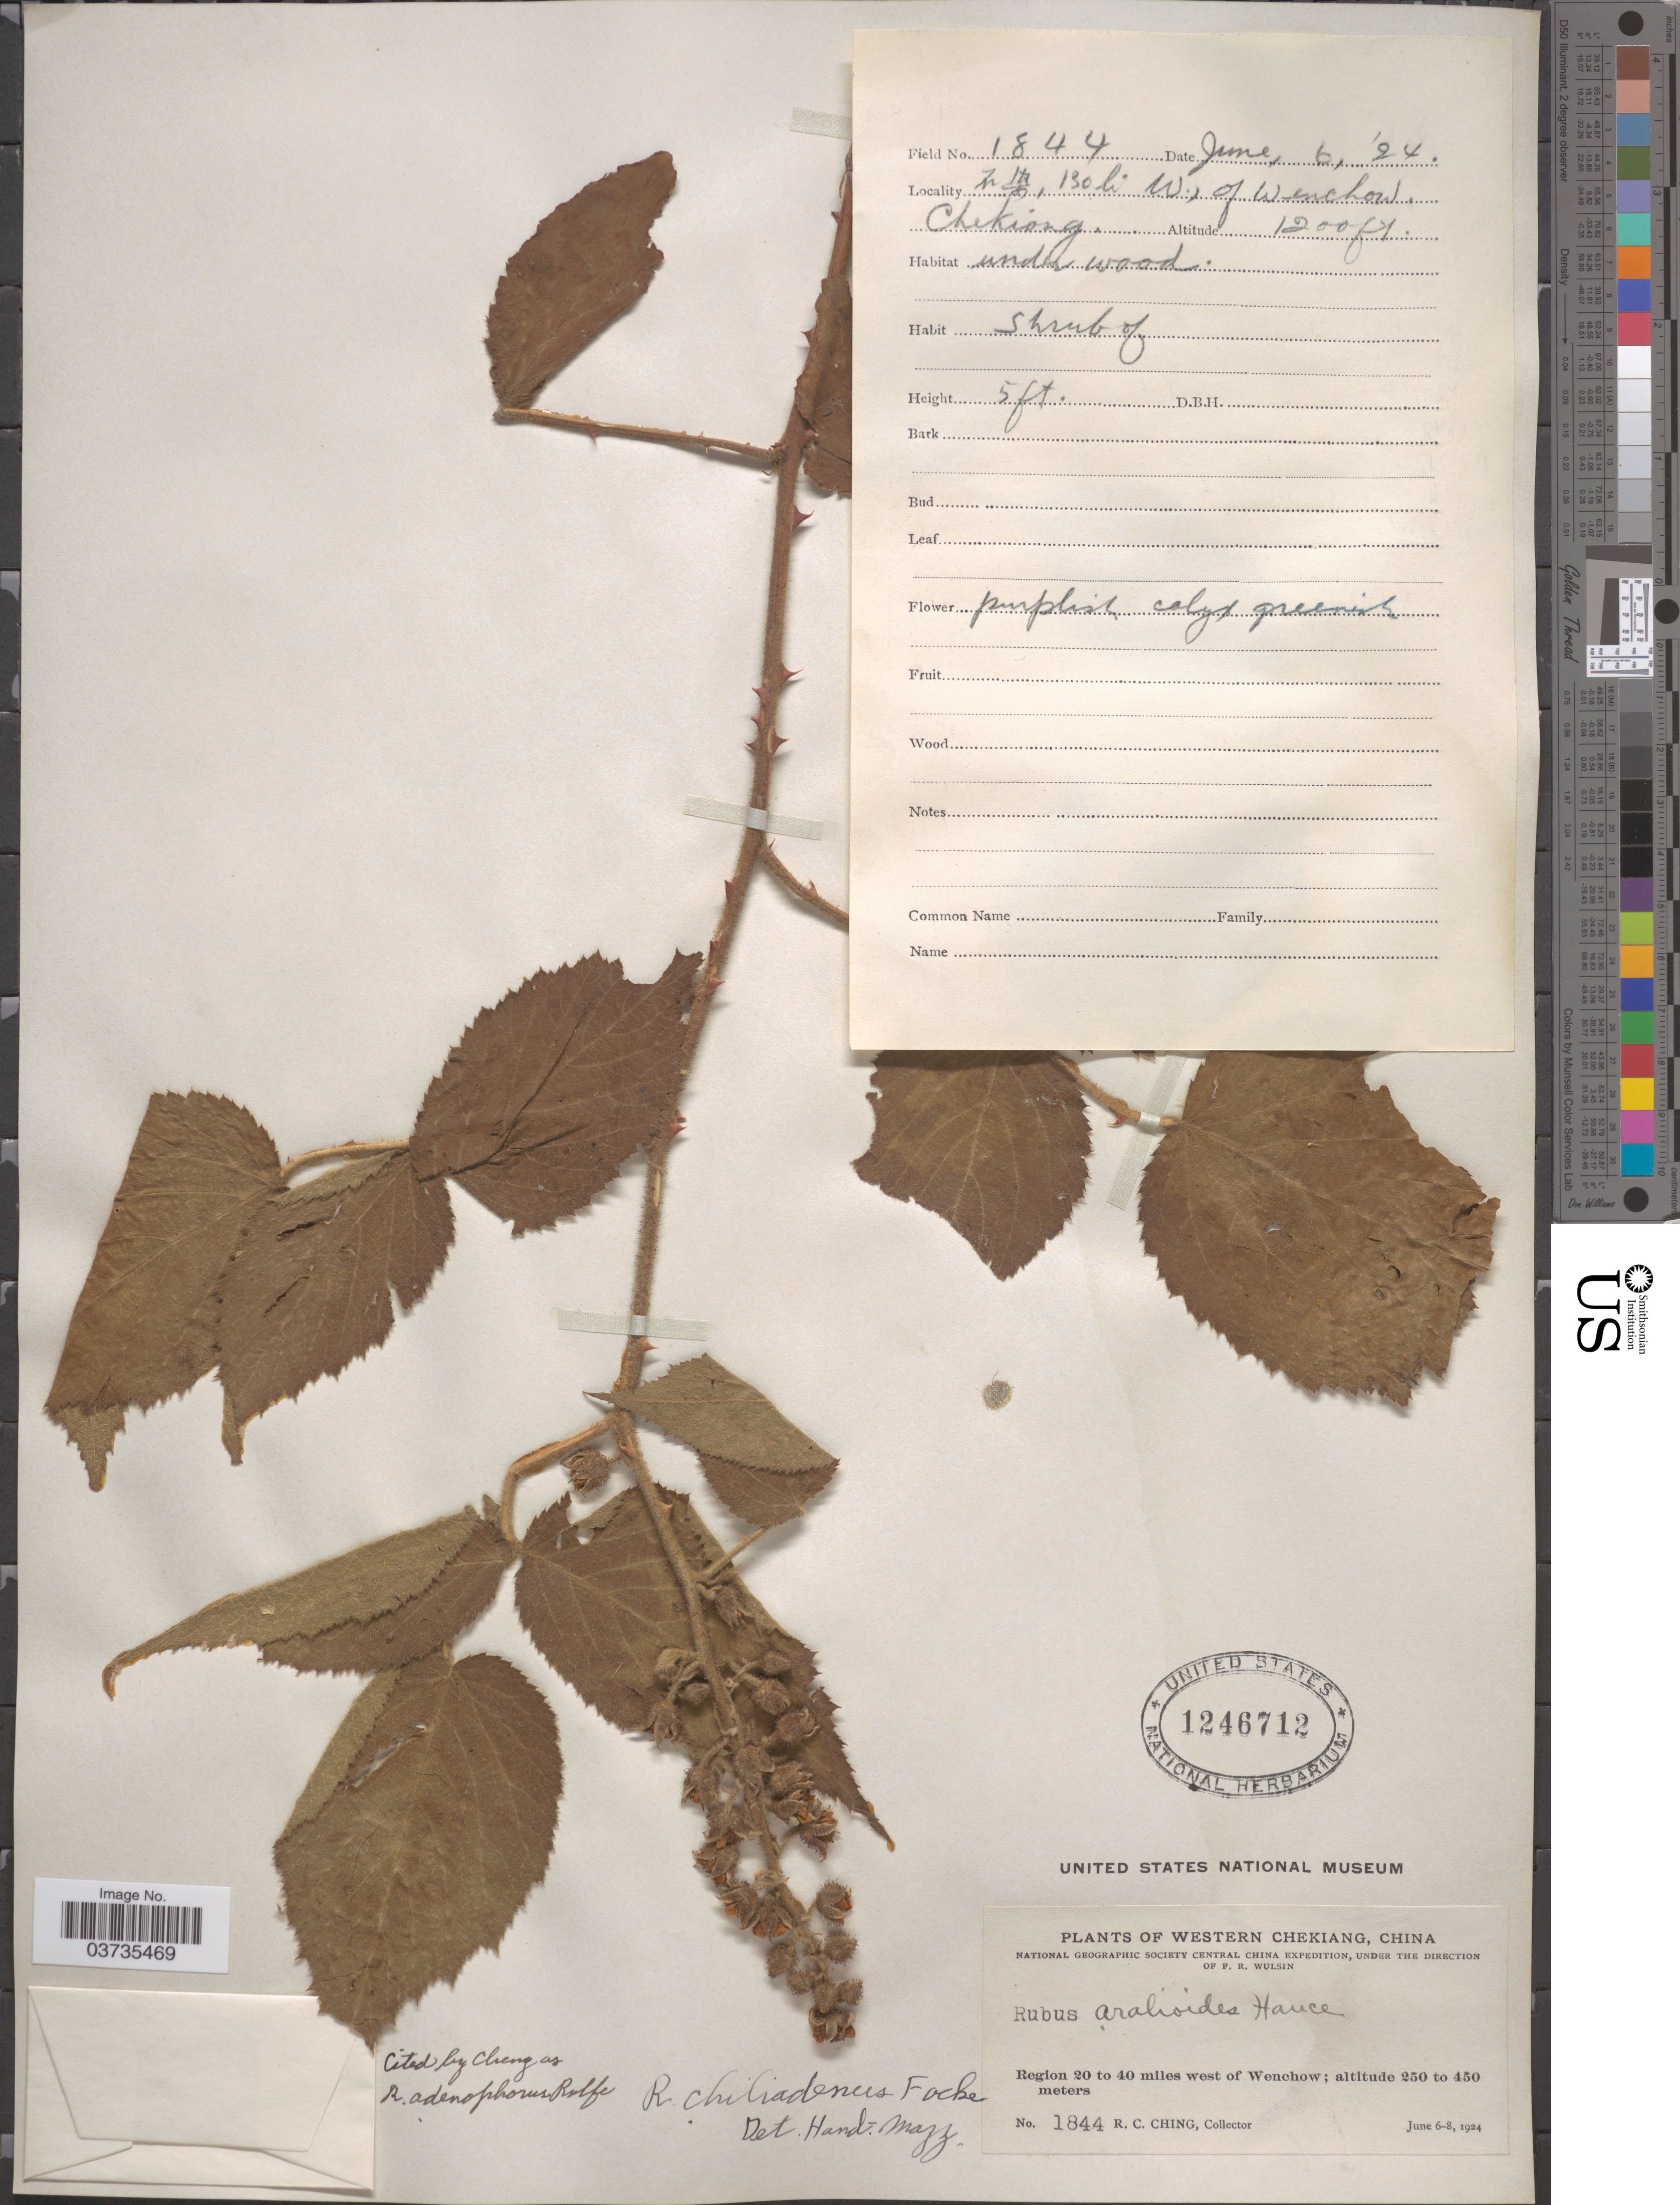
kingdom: Plantae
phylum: Tracheophyta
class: Magnoliopsida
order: Rosales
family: Rosaceae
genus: Rubus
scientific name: Rubus adenophorus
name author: Rolfe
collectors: R. C. Ching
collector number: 1844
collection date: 1924-06-06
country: China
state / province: Zhejiang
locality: Western Chekiang. Region 20 to 40 miles west of Wenchow. X, 130 li W., of Wenchow.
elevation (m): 366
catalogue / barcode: US 1246712